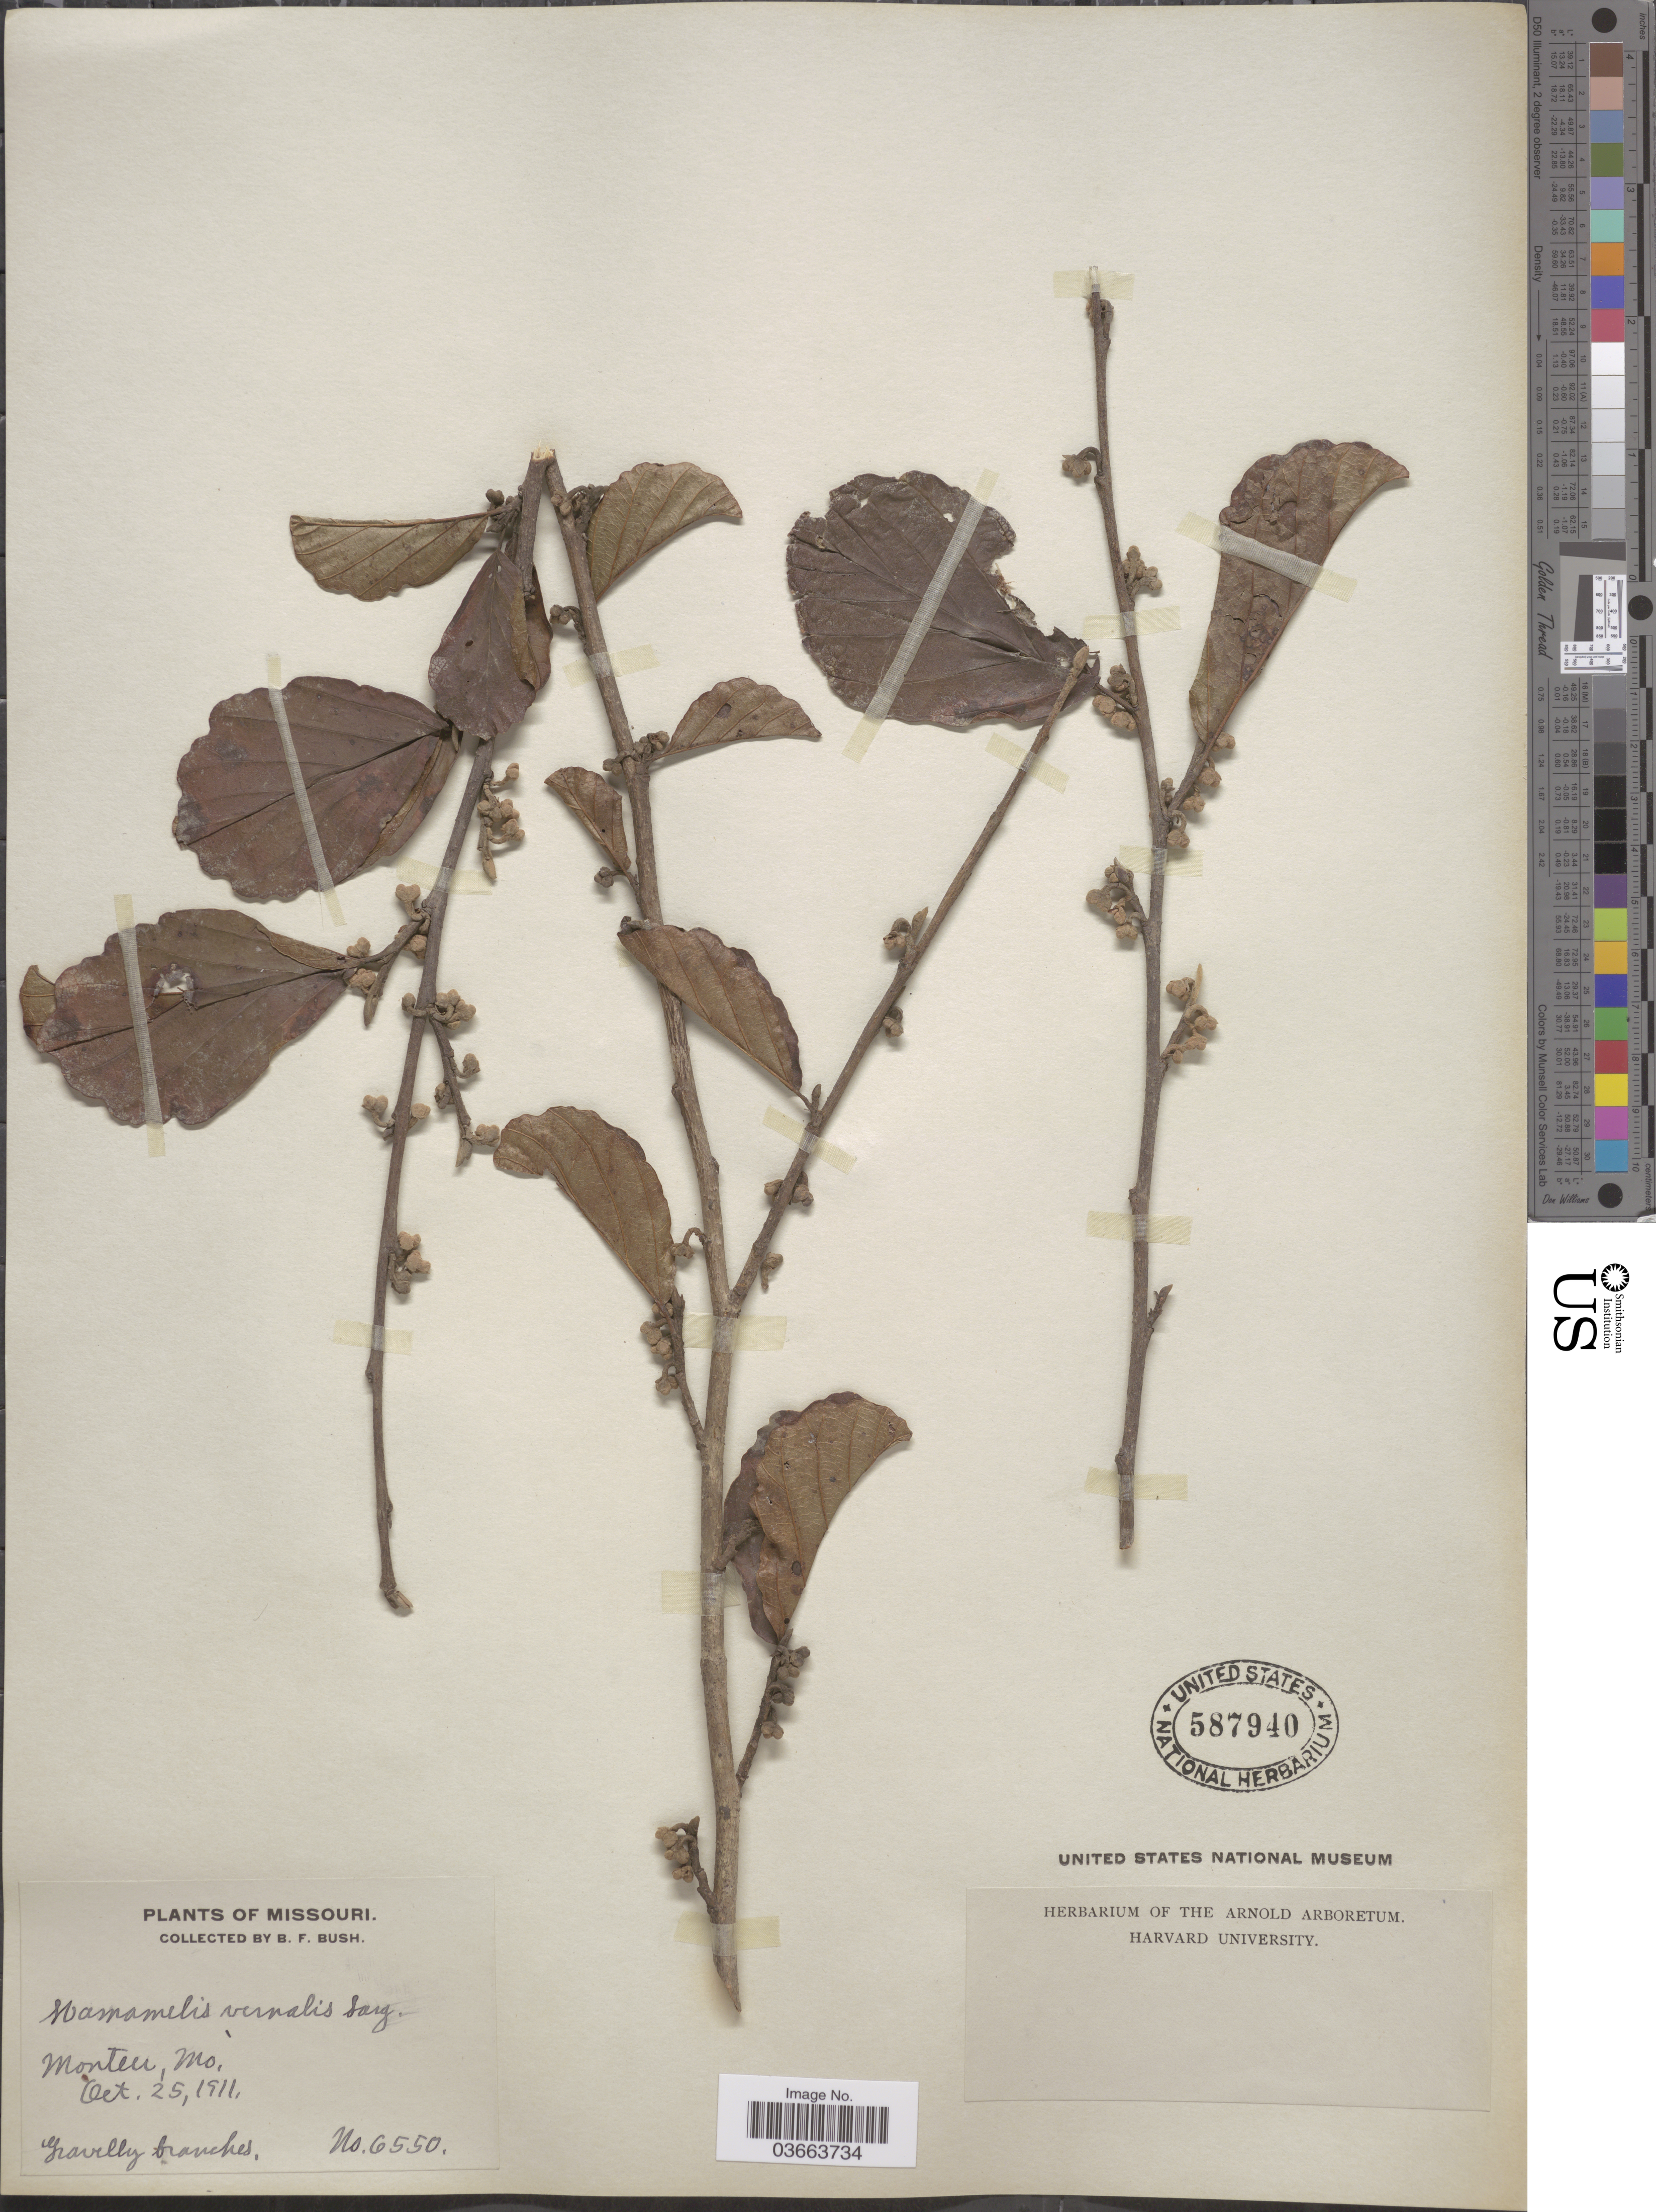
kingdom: Plantae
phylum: Tracheophyta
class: Magnoliopsida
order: Saxifragales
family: Hamamelidaceae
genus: Hamamelis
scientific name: Hamamelis vernalis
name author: Sarg.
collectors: B. F. Bush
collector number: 6550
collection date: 1911-10-25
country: United States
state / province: Missouri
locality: Monteer.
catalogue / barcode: US 587940